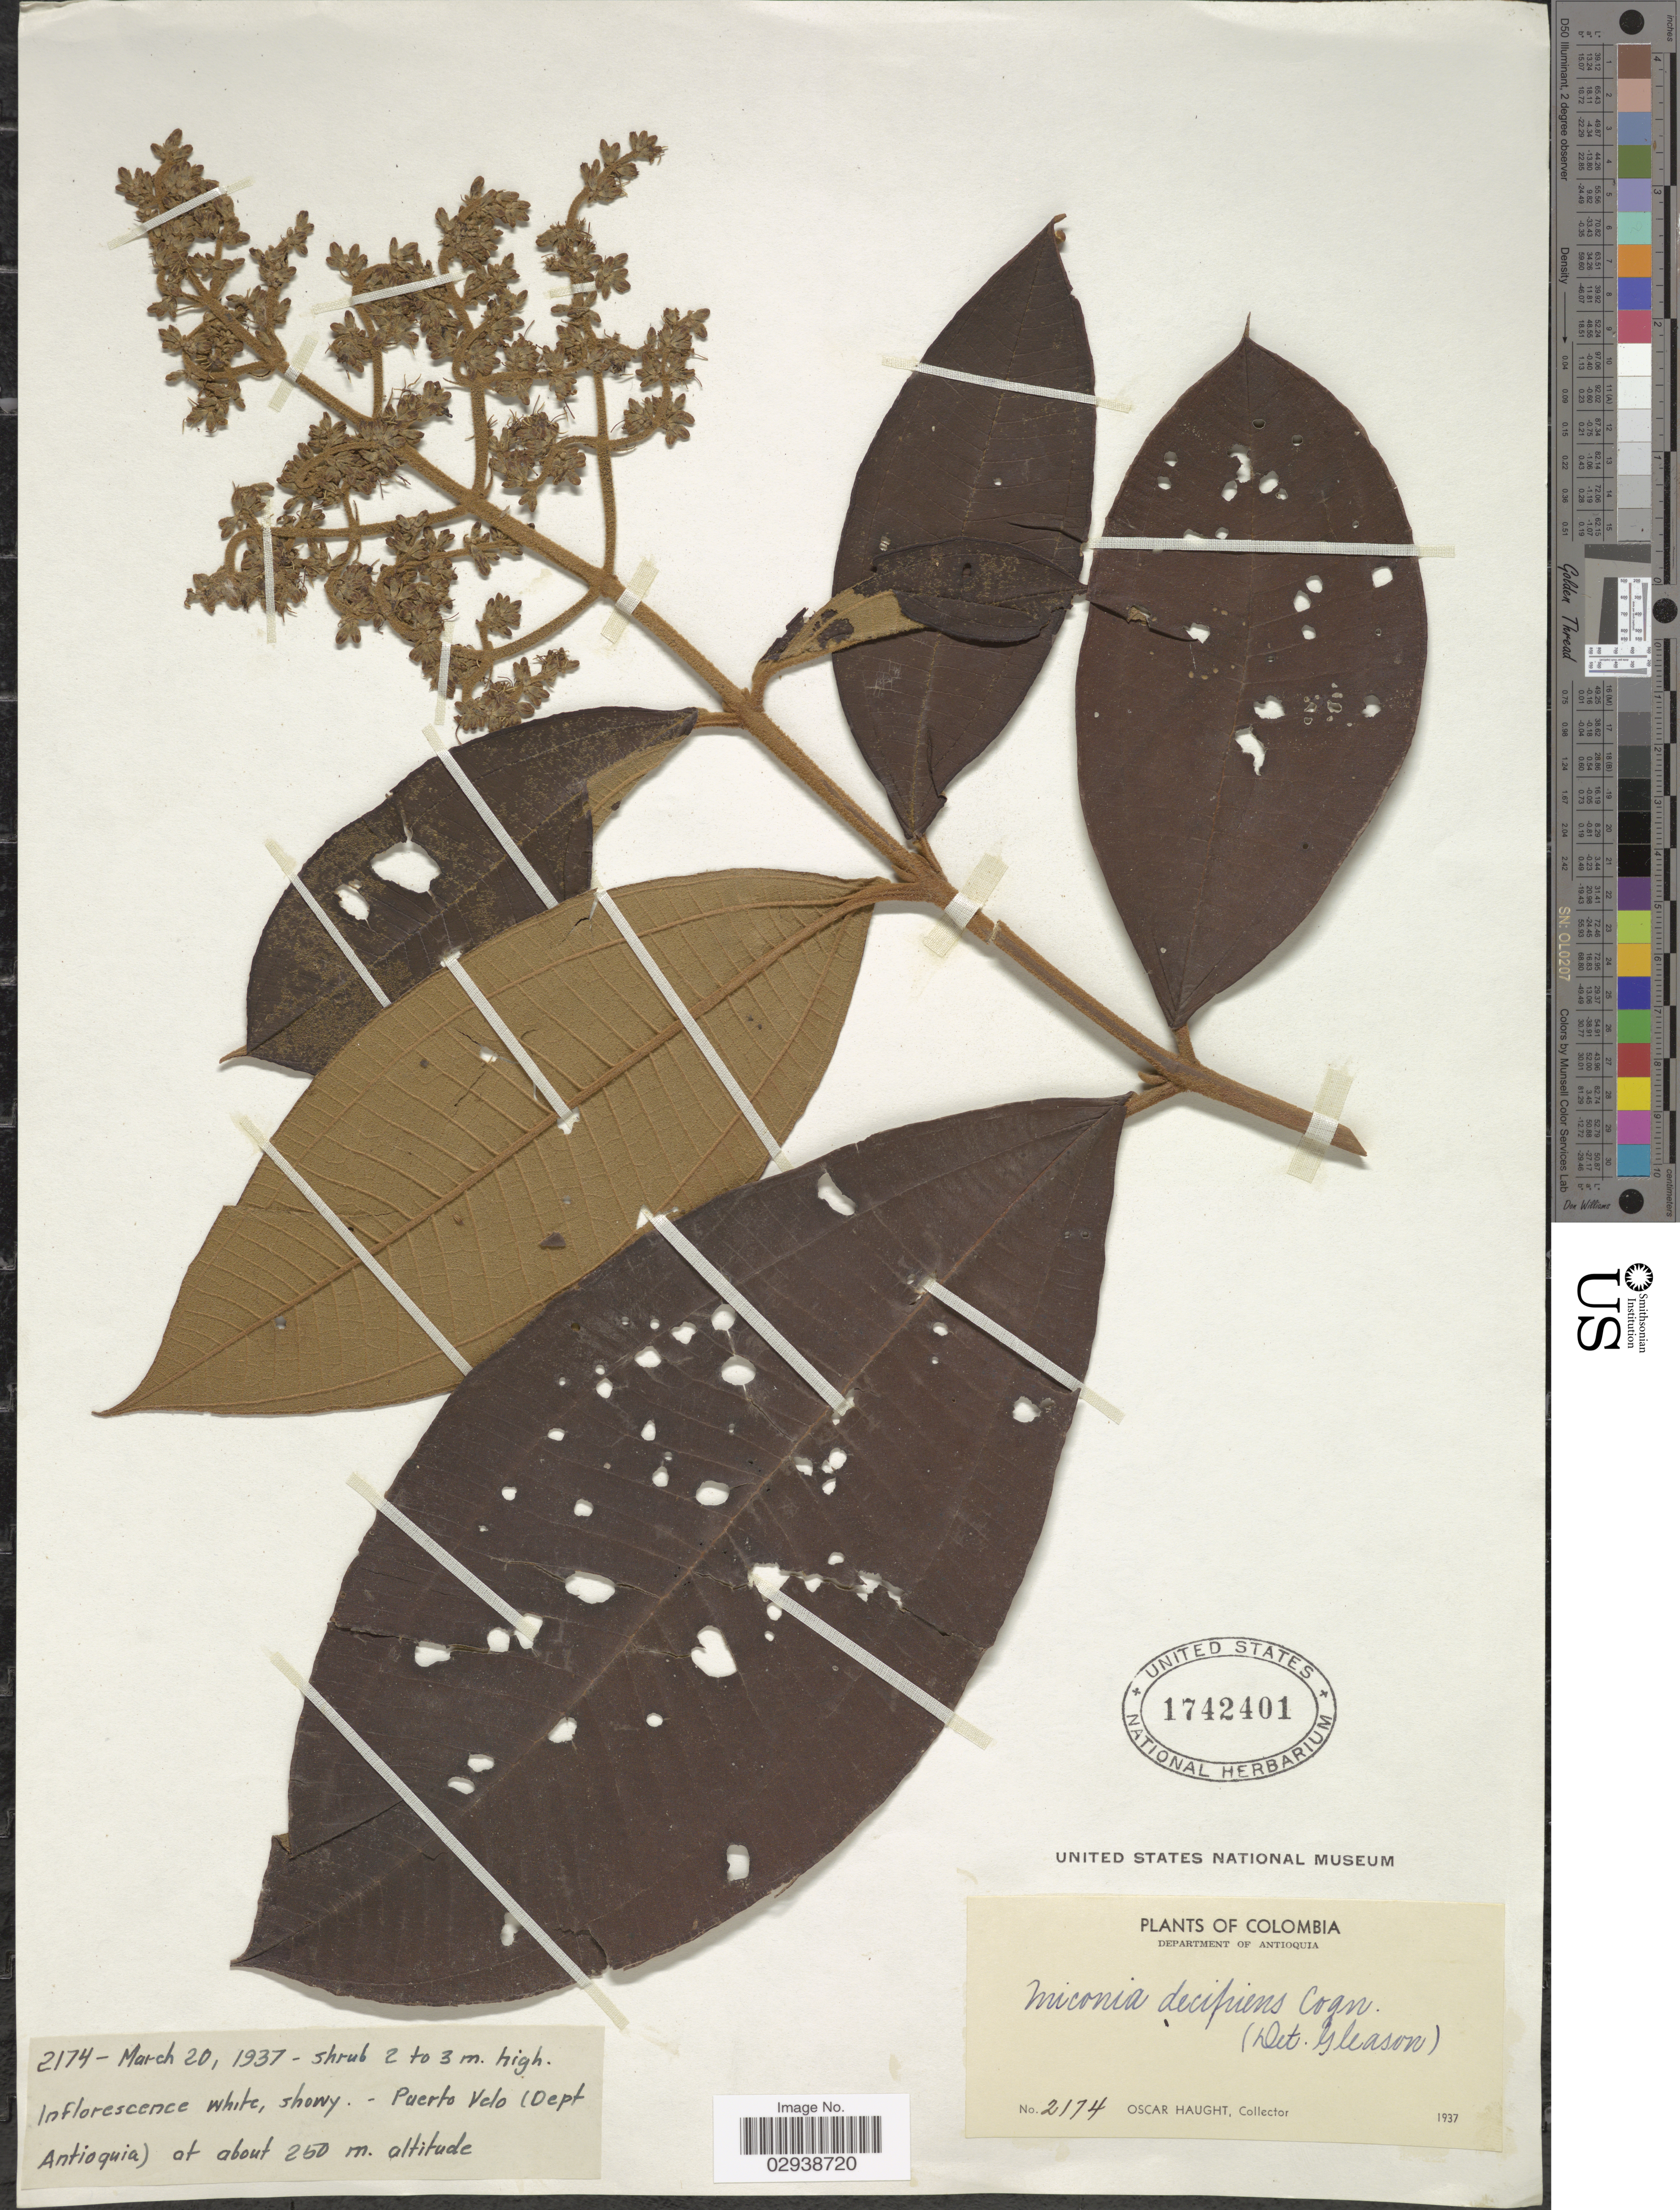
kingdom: Plantae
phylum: Tracheophyta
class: Magnoliopsida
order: Myrtales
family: Melastomataceae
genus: Miconia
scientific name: Miconia decipiens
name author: Cogn.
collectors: O. Haught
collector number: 2174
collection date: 1937-03-20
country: Colombia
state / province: Antioquia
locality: Department of Antioquia, Puerto Velo.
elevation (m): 250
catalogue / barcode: US 1742401